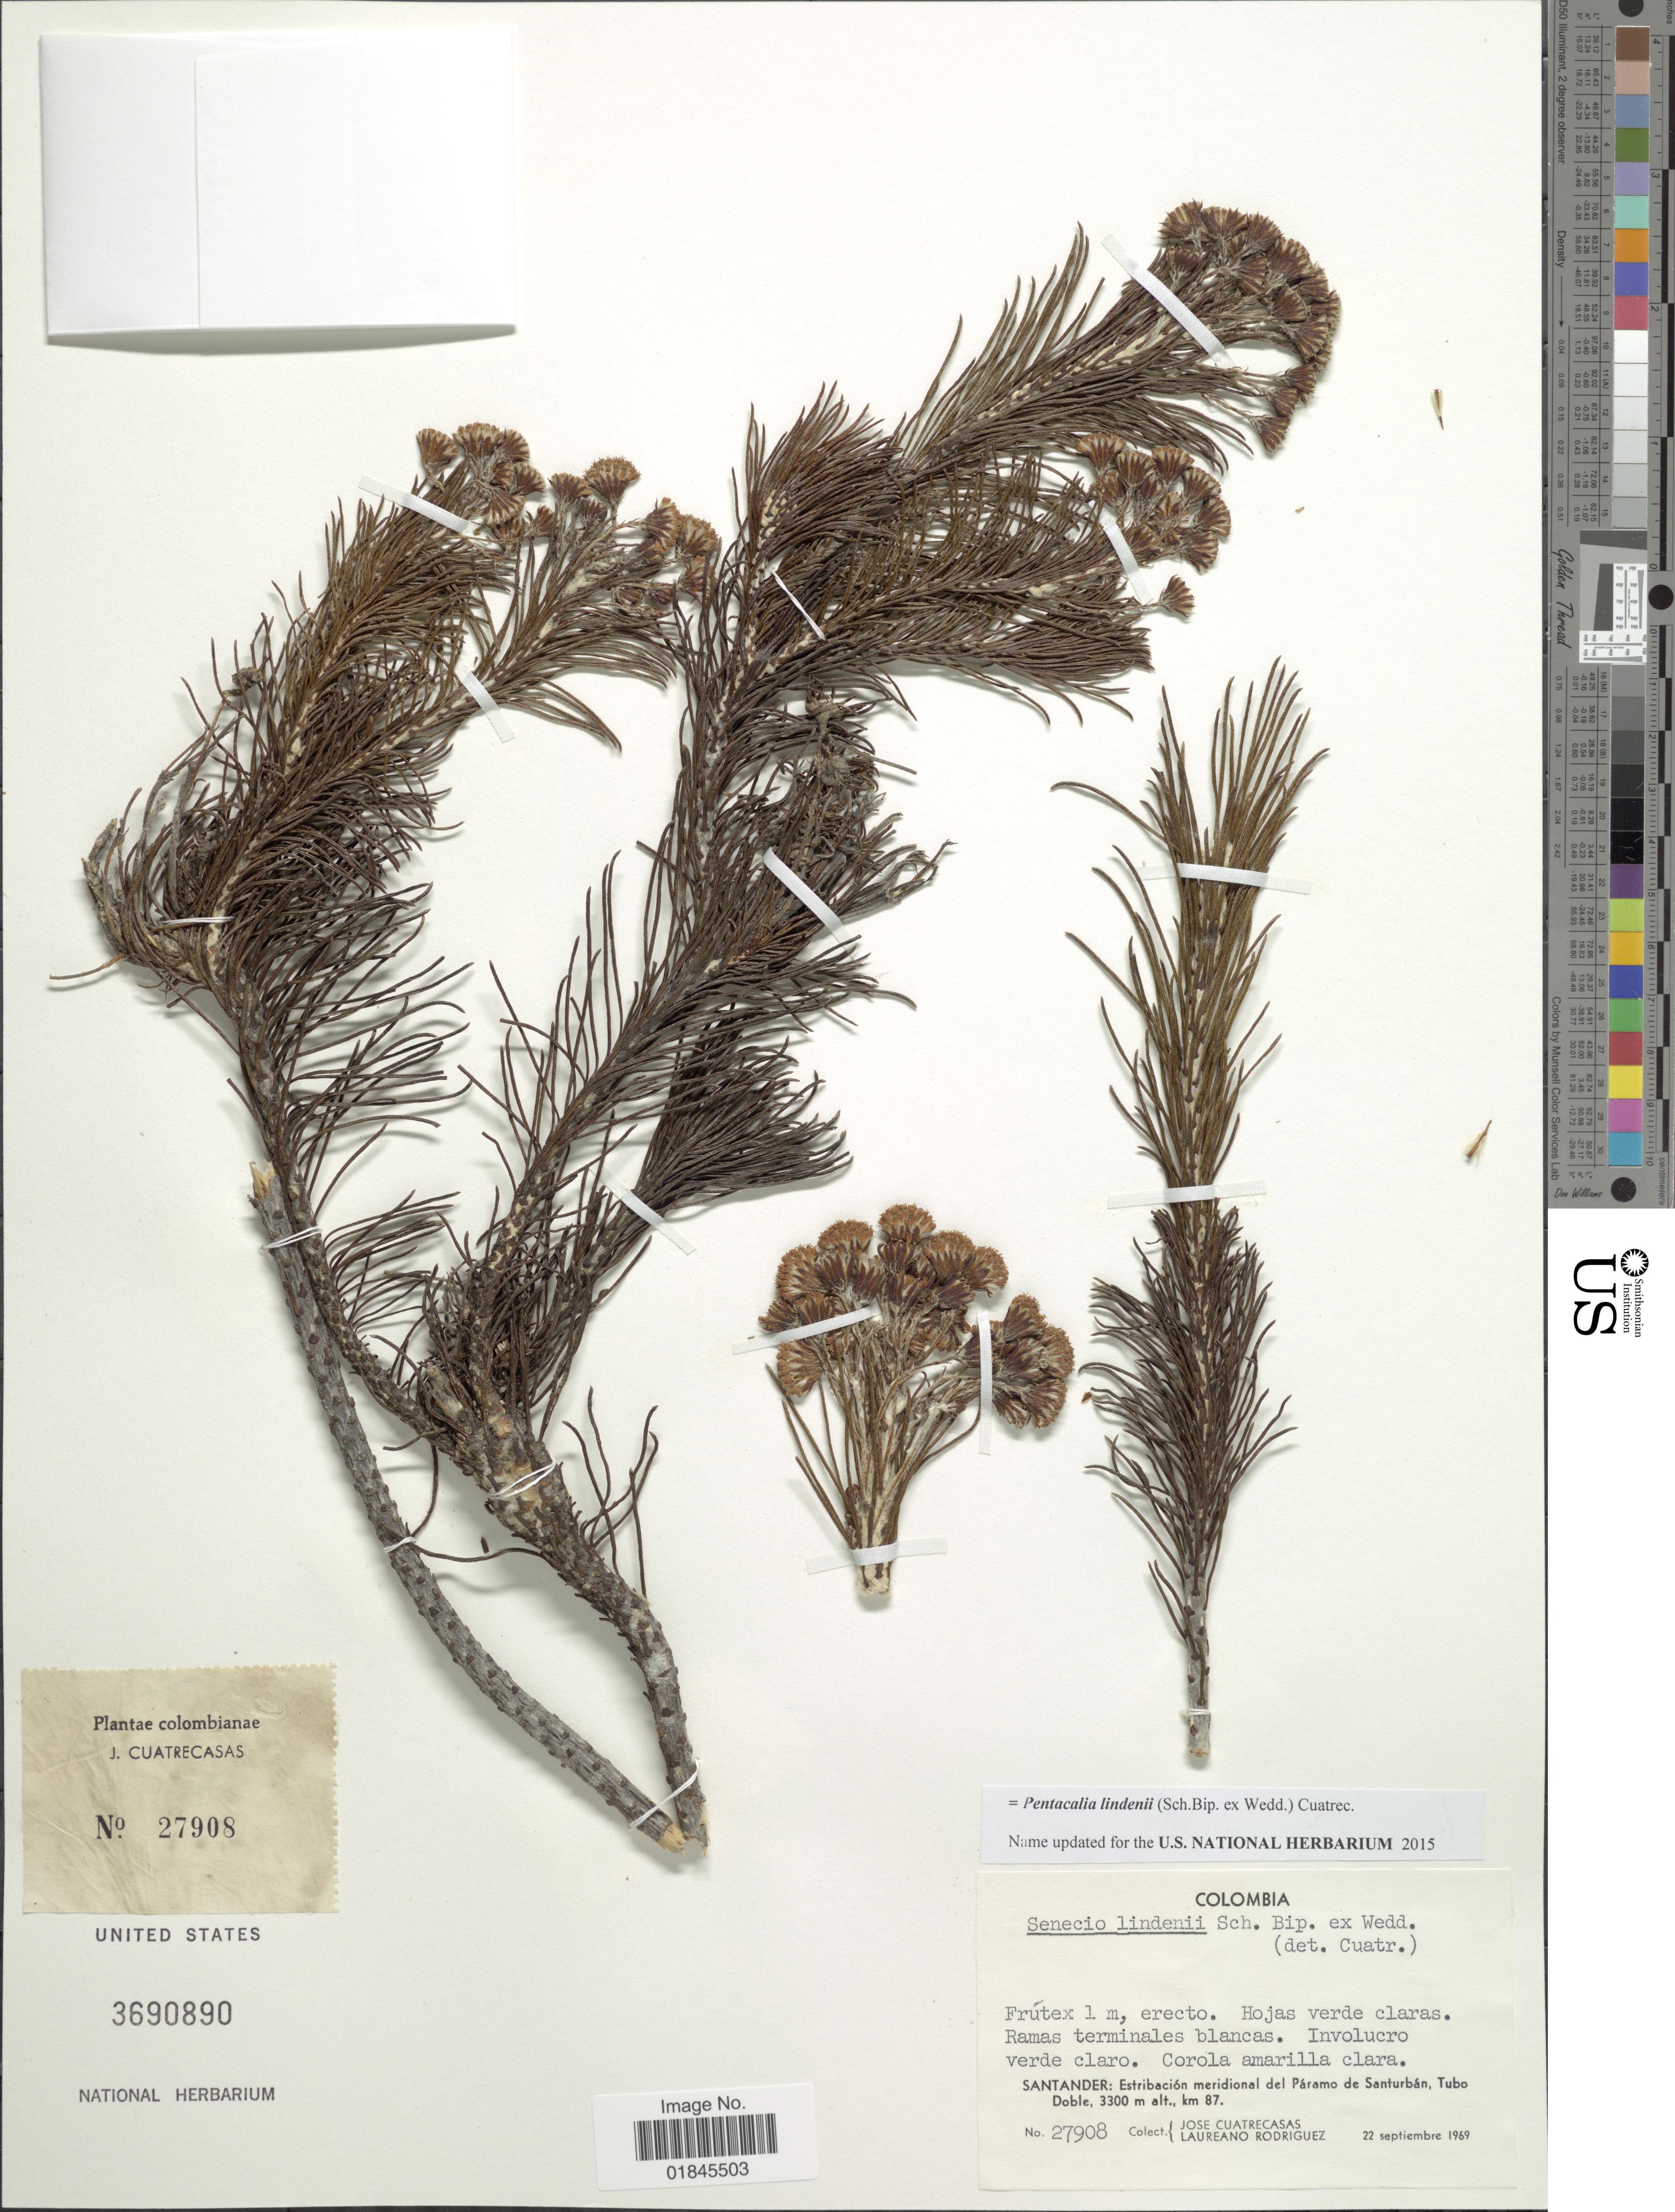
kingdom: Plantae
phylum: Tracheophyta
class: Magnoliopsida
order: Asterales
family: Asteraceae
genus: Pentacalia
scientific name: Pentacalia lindenii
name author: (Sch. Bip. ex Wedd.) Cuatrec.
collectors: J. Cuatrecasas & L. Rodriguez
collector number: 27908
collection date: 1969-09-22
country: Colombia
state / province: Santander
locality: Santander: Estribación meridional del Páramo de Santurbán, Tubo Doble, km 87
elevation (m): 3300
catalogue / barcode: US 3690890